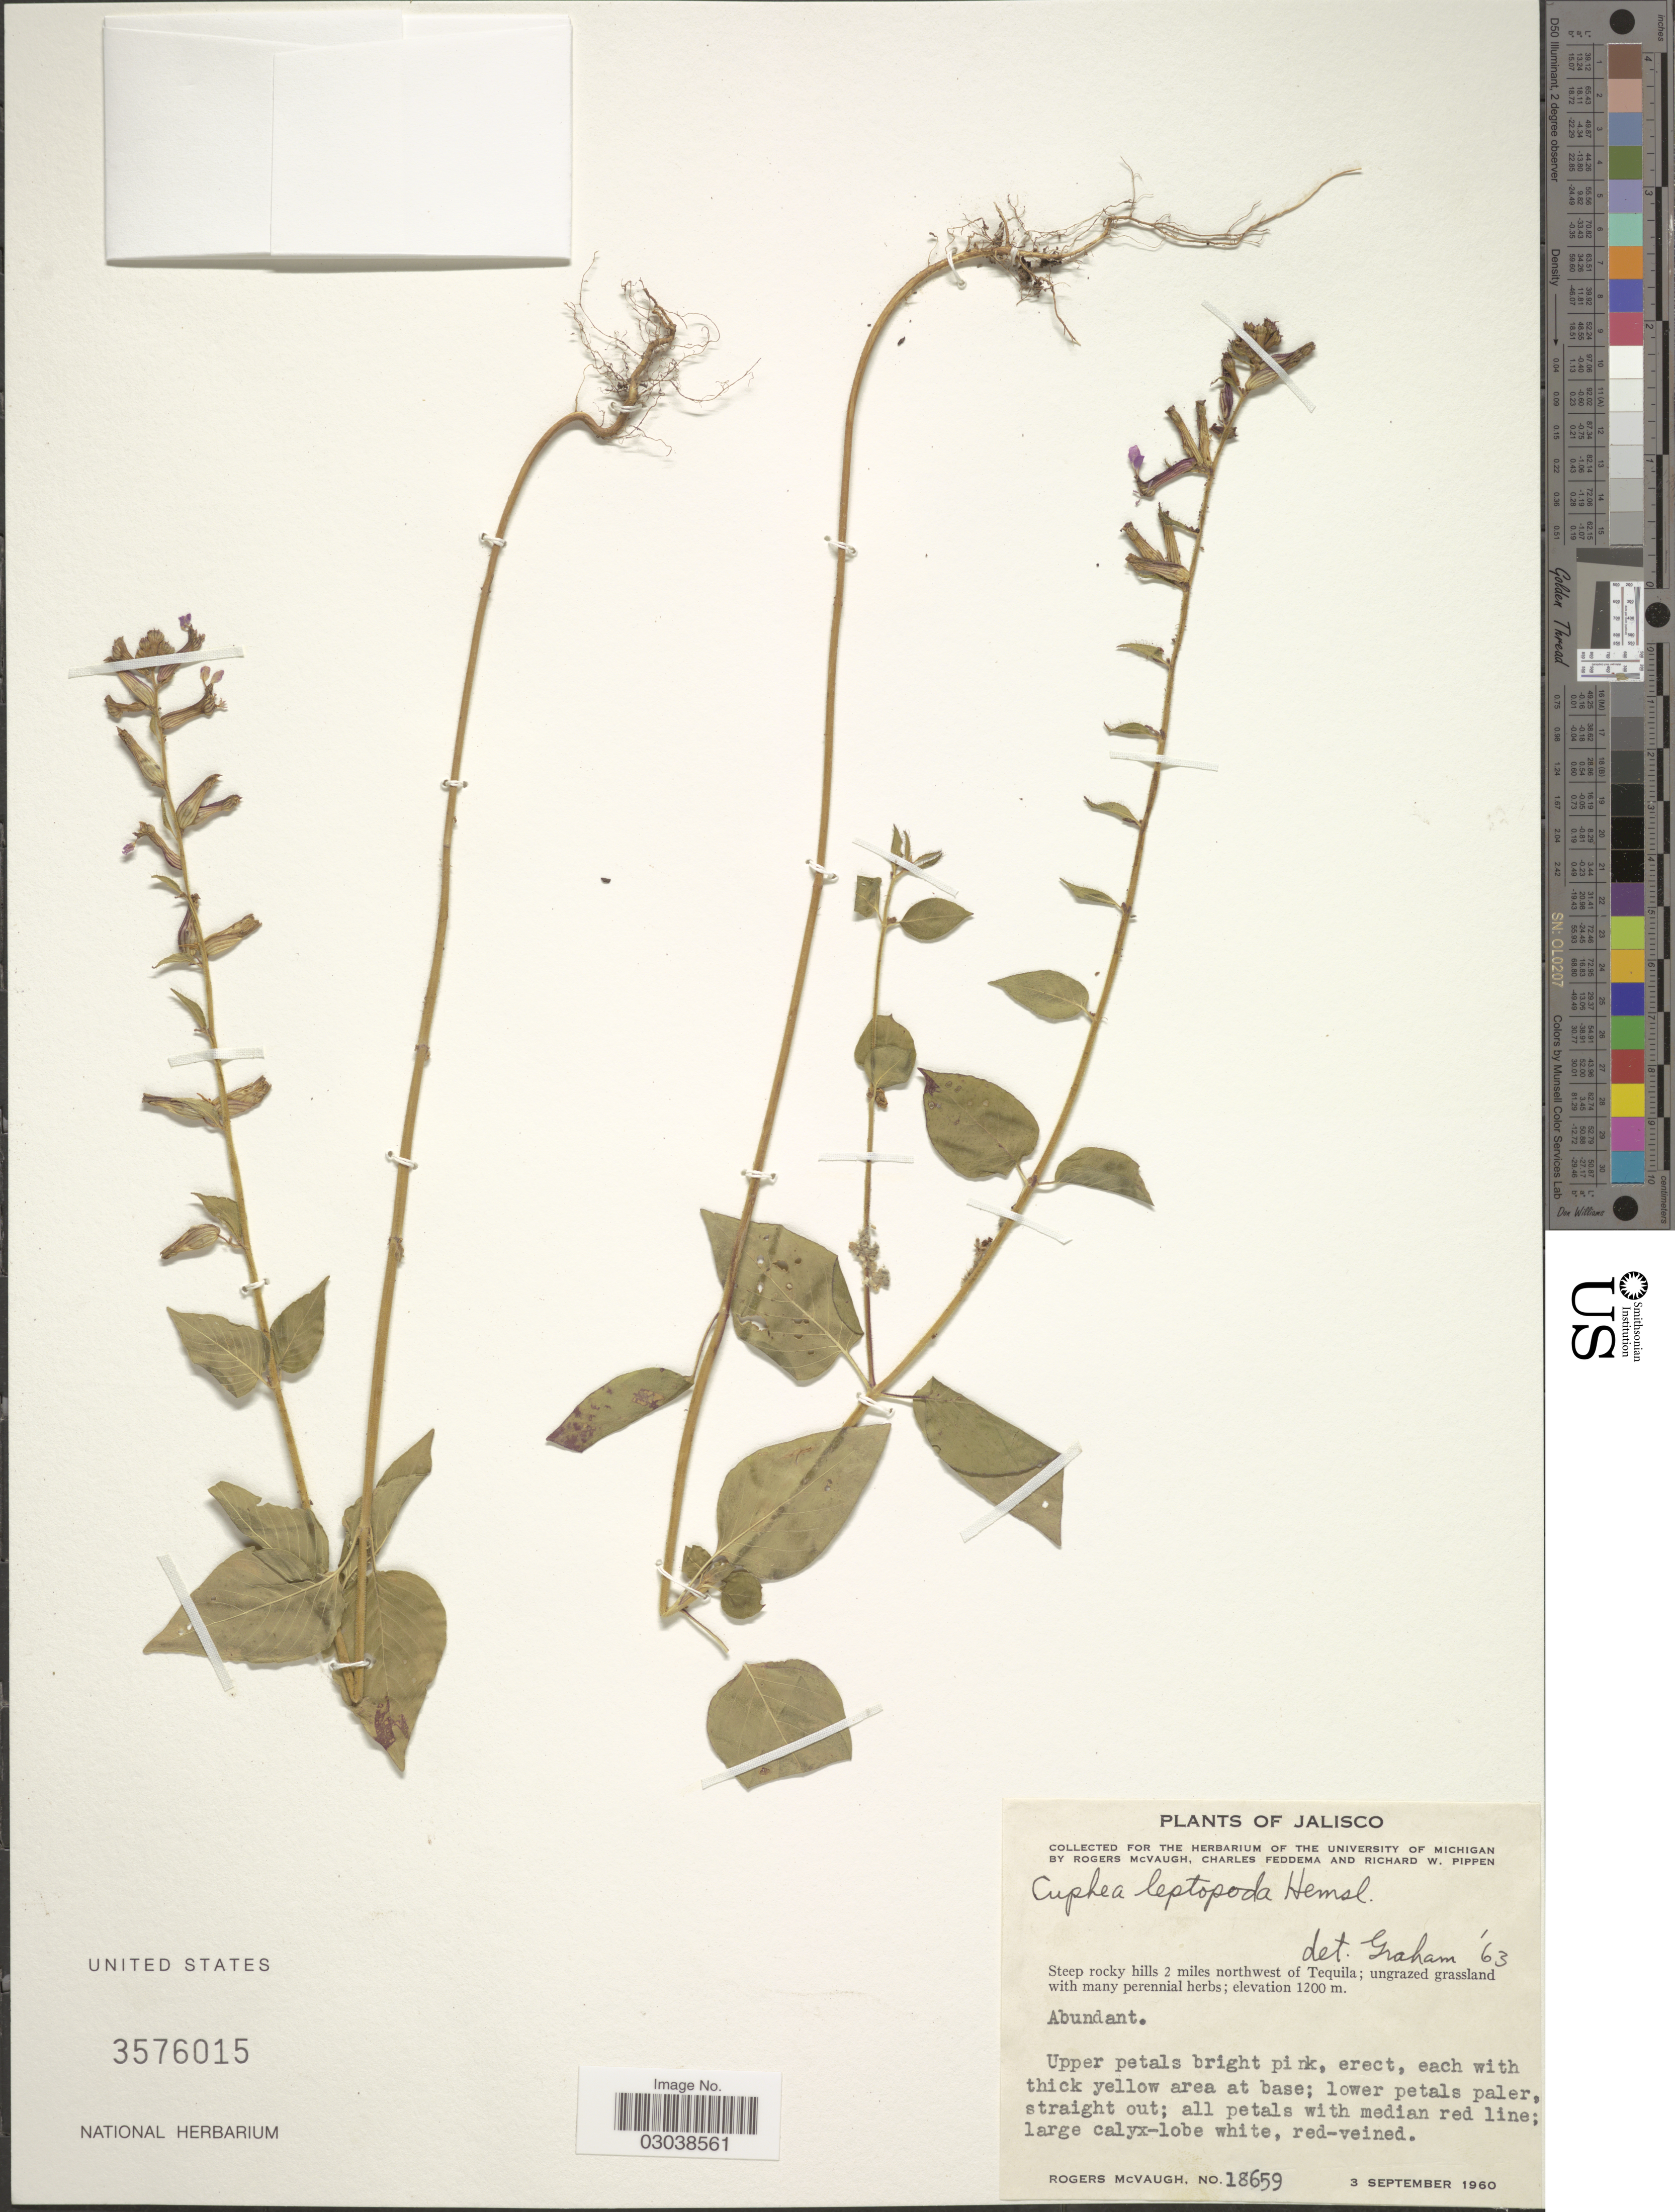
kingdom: Plantae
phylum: Tracheophyta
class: Magnoliopsida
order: Myrtales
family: Lythraceae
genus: Cuphea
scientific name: Cuphea leptopoda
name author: Hemsl.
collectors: R. McVaugh, C. Feddema & R. W. Pippen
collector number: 18659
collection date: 1960-09-03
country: Mexico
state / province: Jalisco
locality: Steep rocky hills 2 miles northwest of Tequila.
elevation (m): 1200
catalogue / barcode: US 3576015